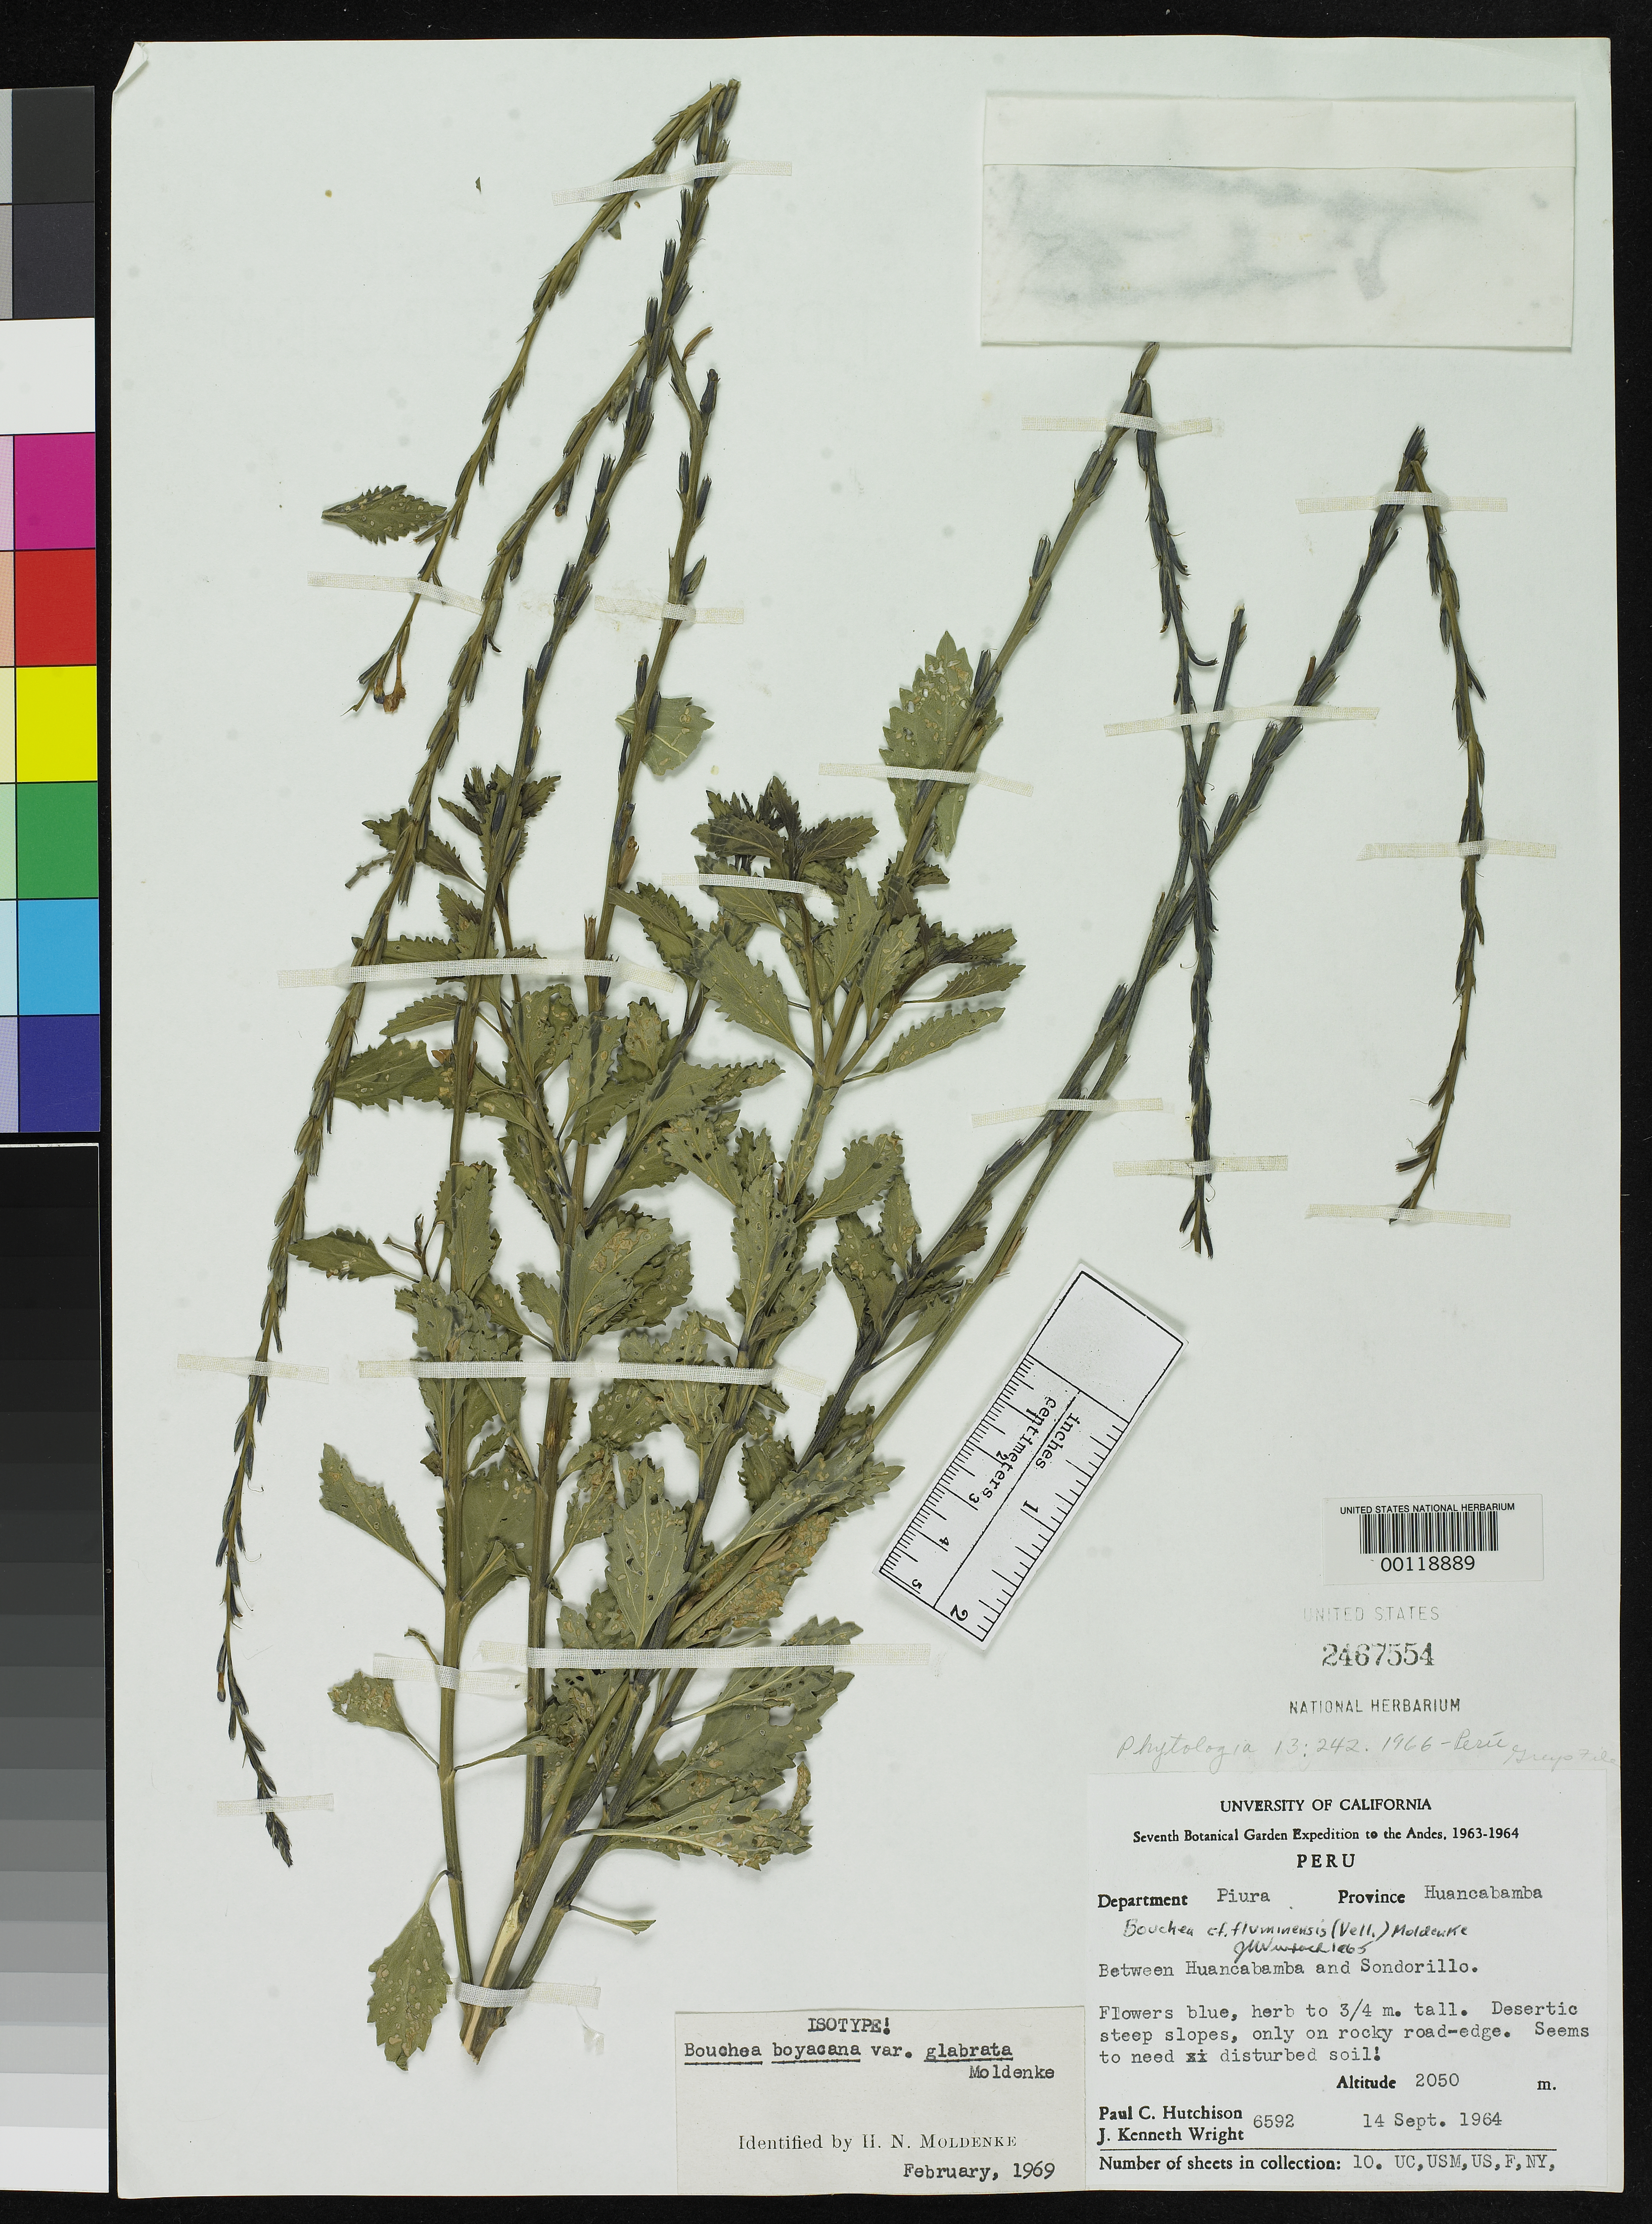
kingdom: Plantae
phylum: Tracheophyta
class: Magnoliopsida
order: Lamiales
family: Verbenaceae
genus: Bouchea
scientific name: Bouchea boyacana var. glabrata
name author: Moldenke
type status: Isotype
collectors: P. C. Hutchison & J. K. Wright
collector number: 6592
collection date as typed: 14 Sep 1964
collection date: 1964-09-14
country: Peru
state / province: Piura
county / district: Huancabamba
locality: Huancabamba.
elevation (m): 2050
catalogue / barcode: US 2467554